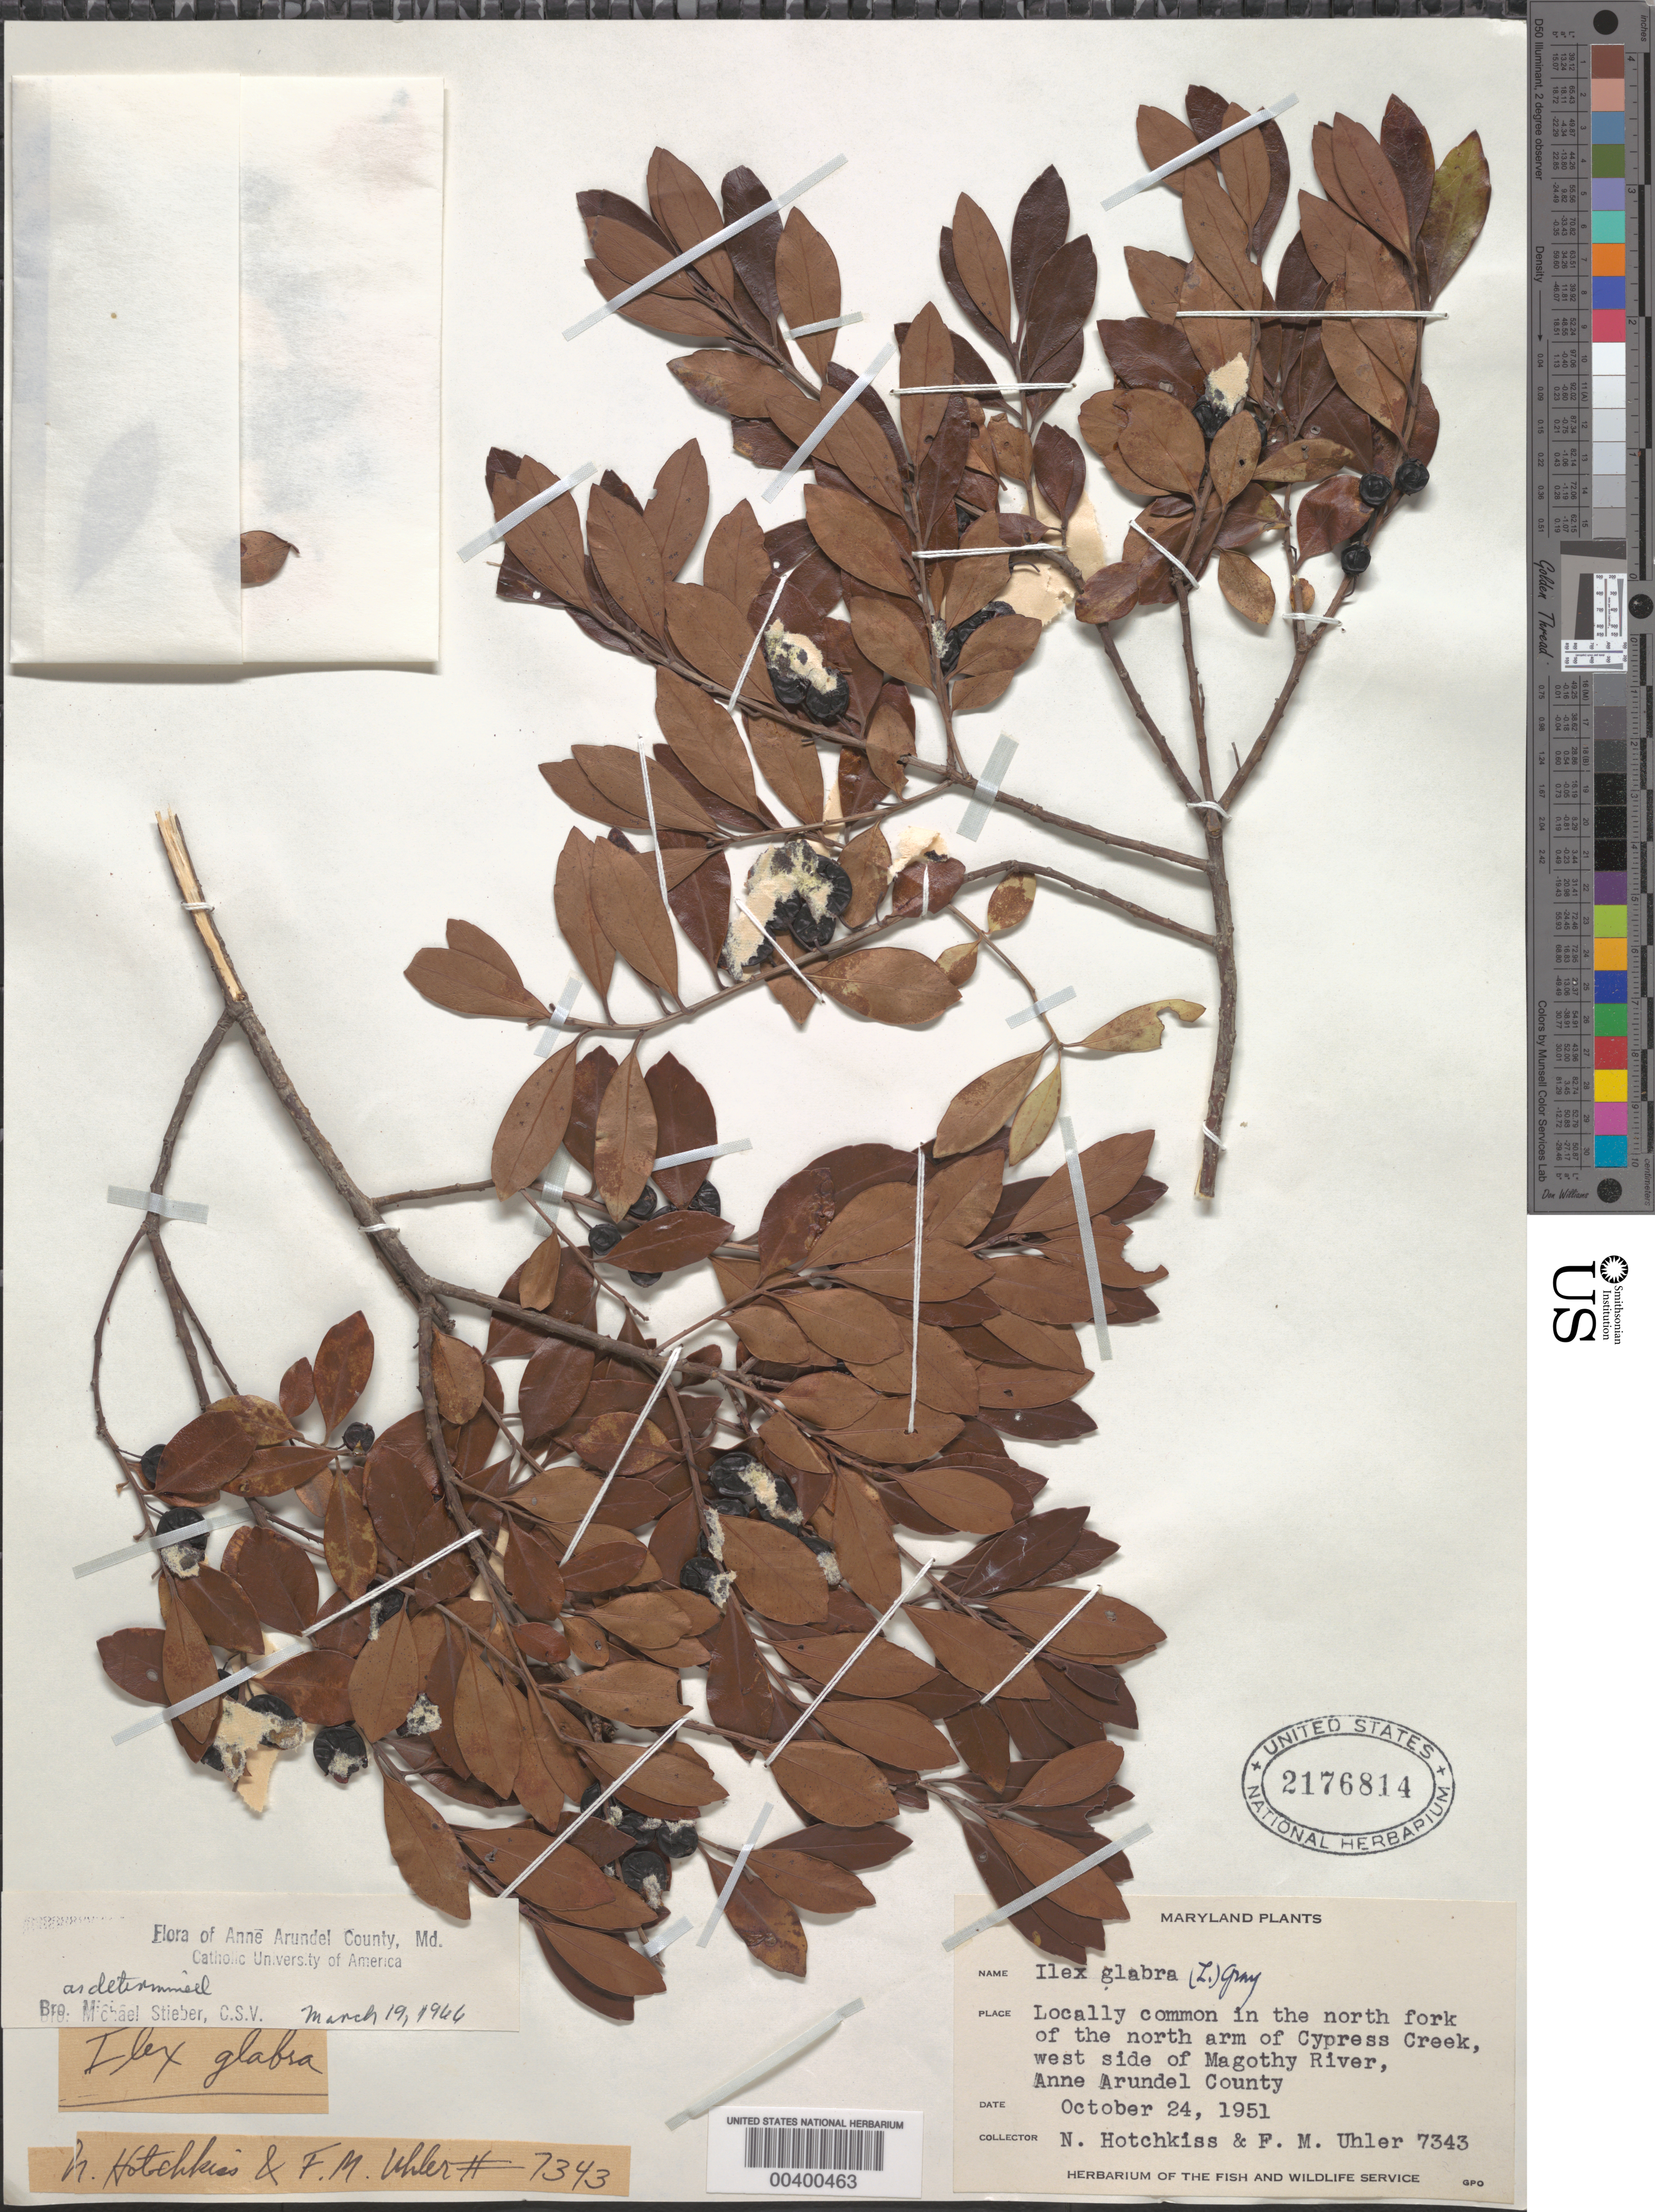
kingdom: Plantae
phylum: Tracheophyta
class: Magnoliopsida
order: Aquifoliales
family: Aquifoliaceae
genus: Ilex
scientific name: Ilex glabra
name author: (L.) A. Gray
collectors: N. Hotchkiss & F. M. Uhler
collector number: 7343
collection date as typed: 24 Oct 1951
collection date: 1951-10-24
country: United States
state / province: Maryland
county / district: Anne Arundel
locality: North fork of the north arm of Cypress Creek, west side of Magothy River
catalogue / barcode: US 2176814